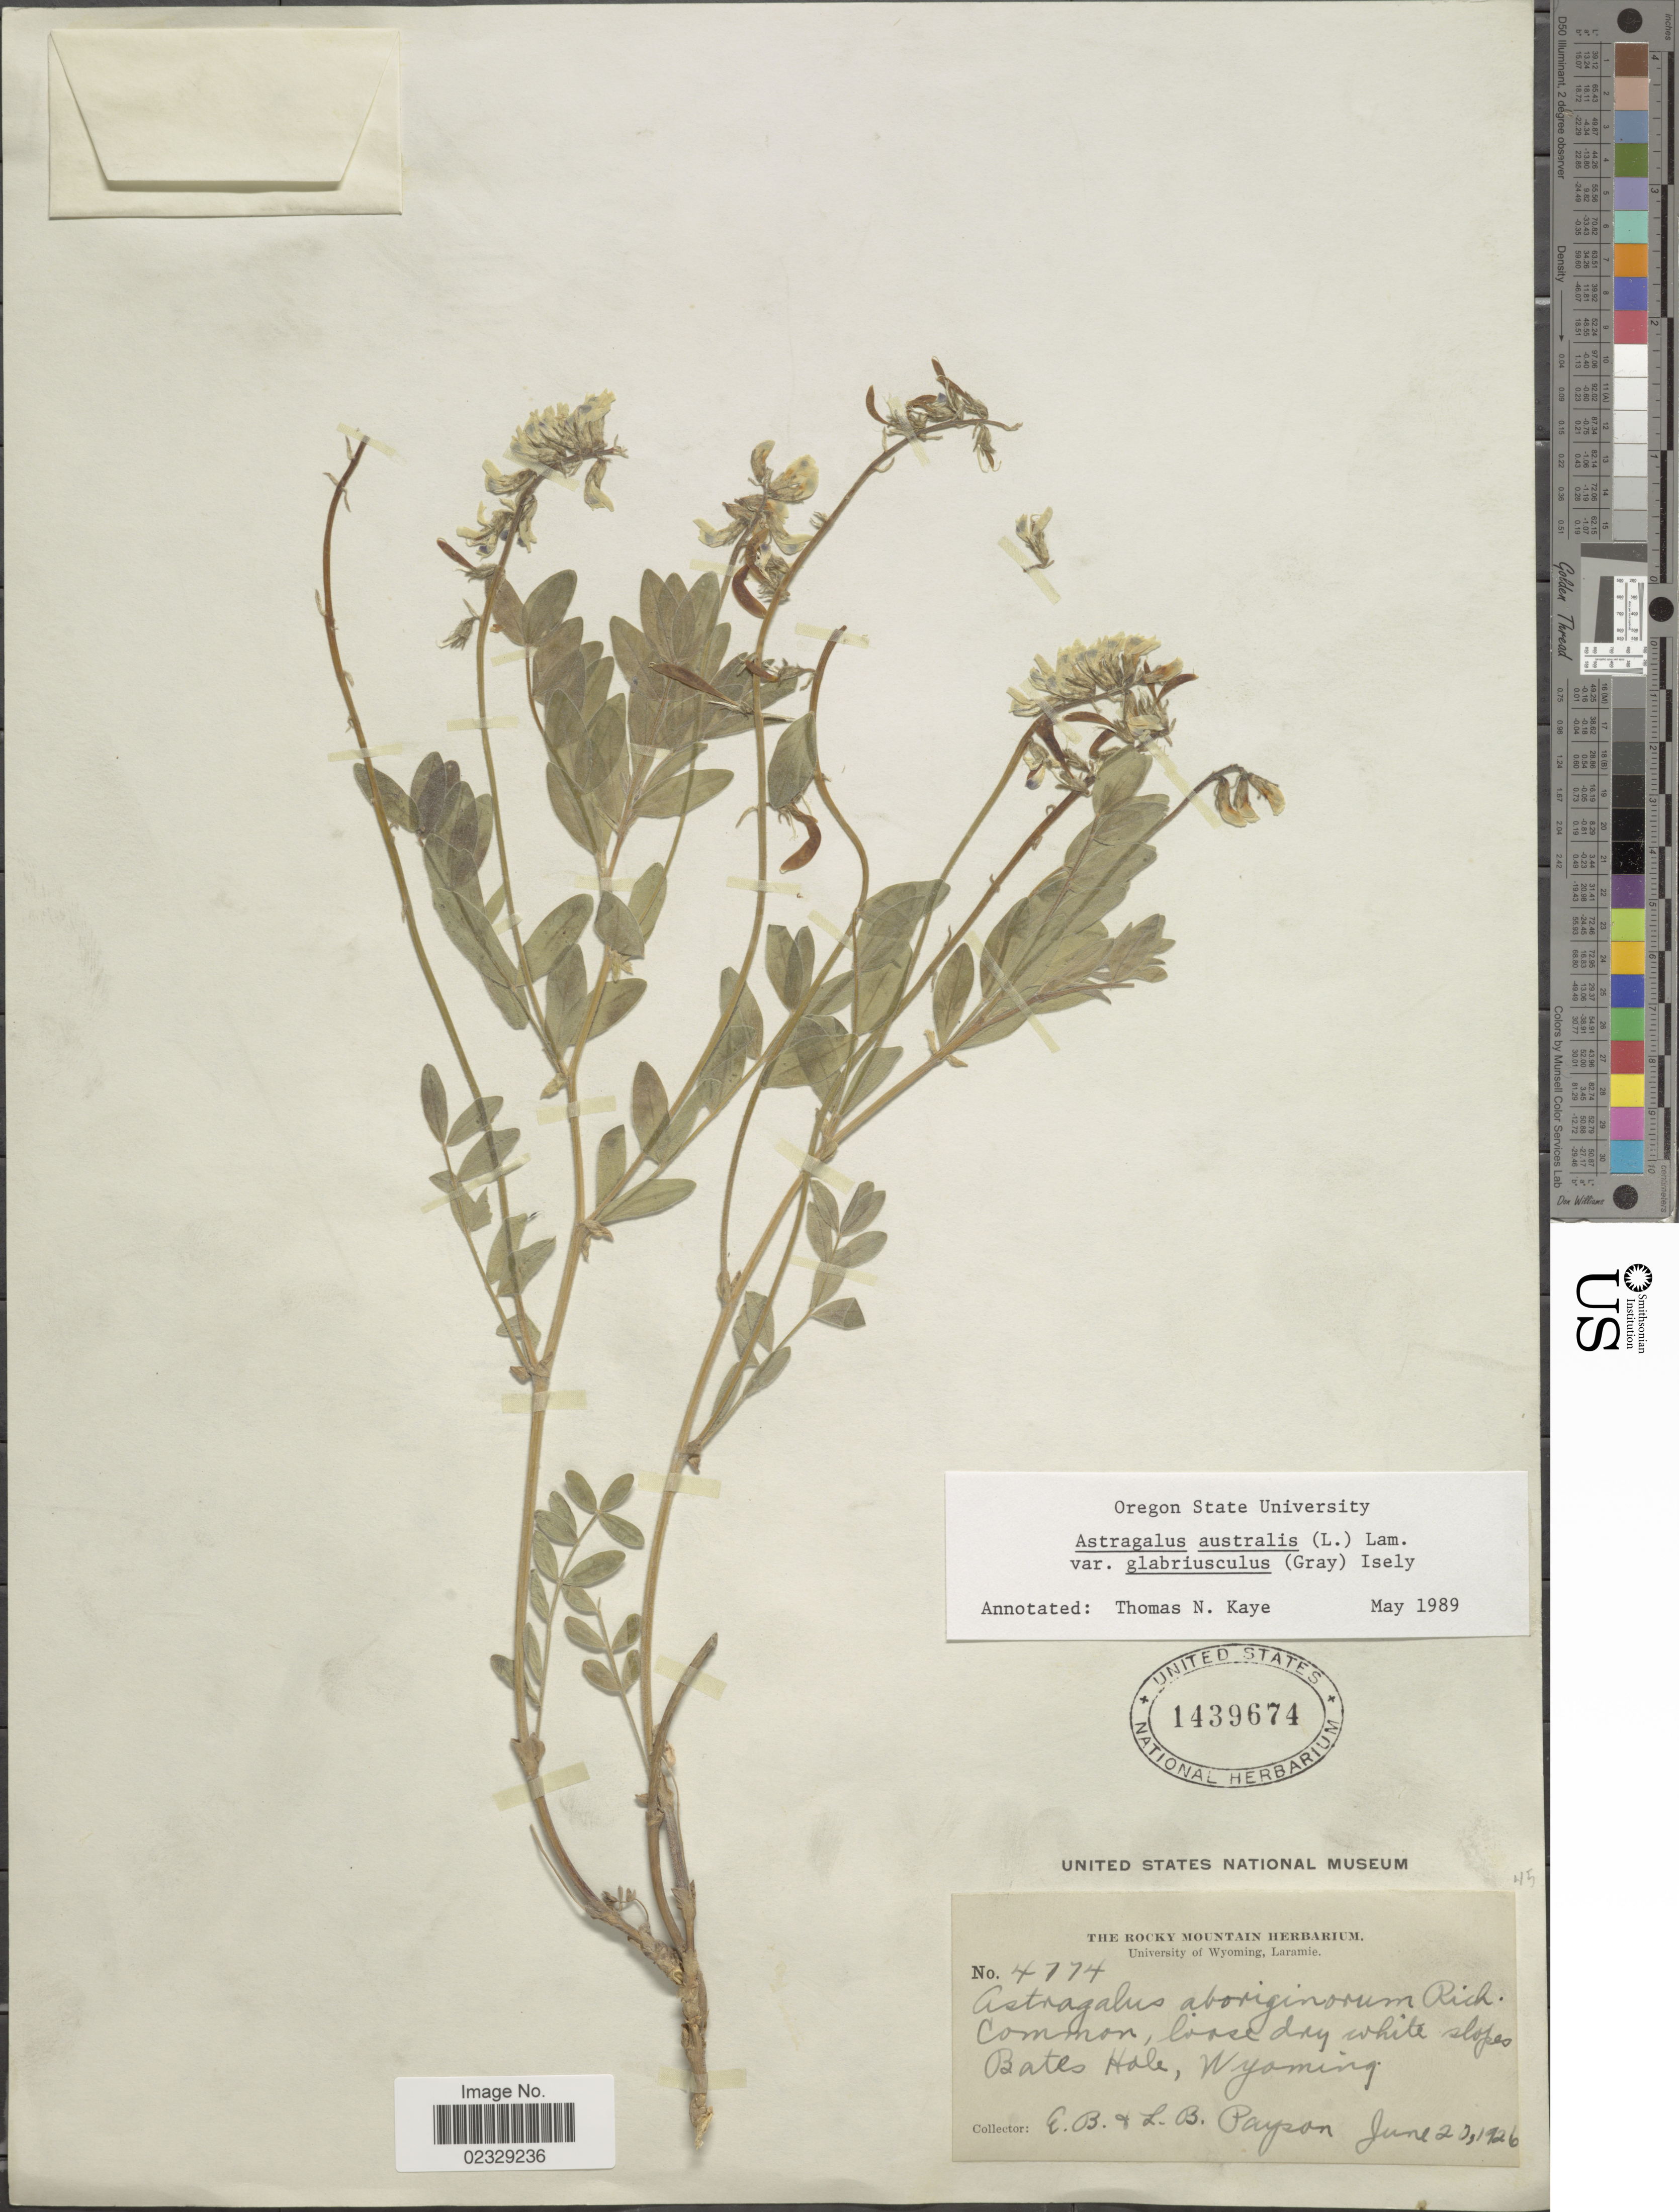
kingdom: Plantae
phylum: Tracheophyta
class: Magnoliopsida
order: Fabales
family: Fabaceae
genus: Astragalus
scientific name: Astragalus australis var. glabriusculus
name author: (Hook.) Isley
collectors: E. B. Payson & L. Payson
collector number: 4774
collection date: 1926-06-20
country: United States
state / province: Wyoming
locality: Bates Hale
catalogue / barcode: US 1439674